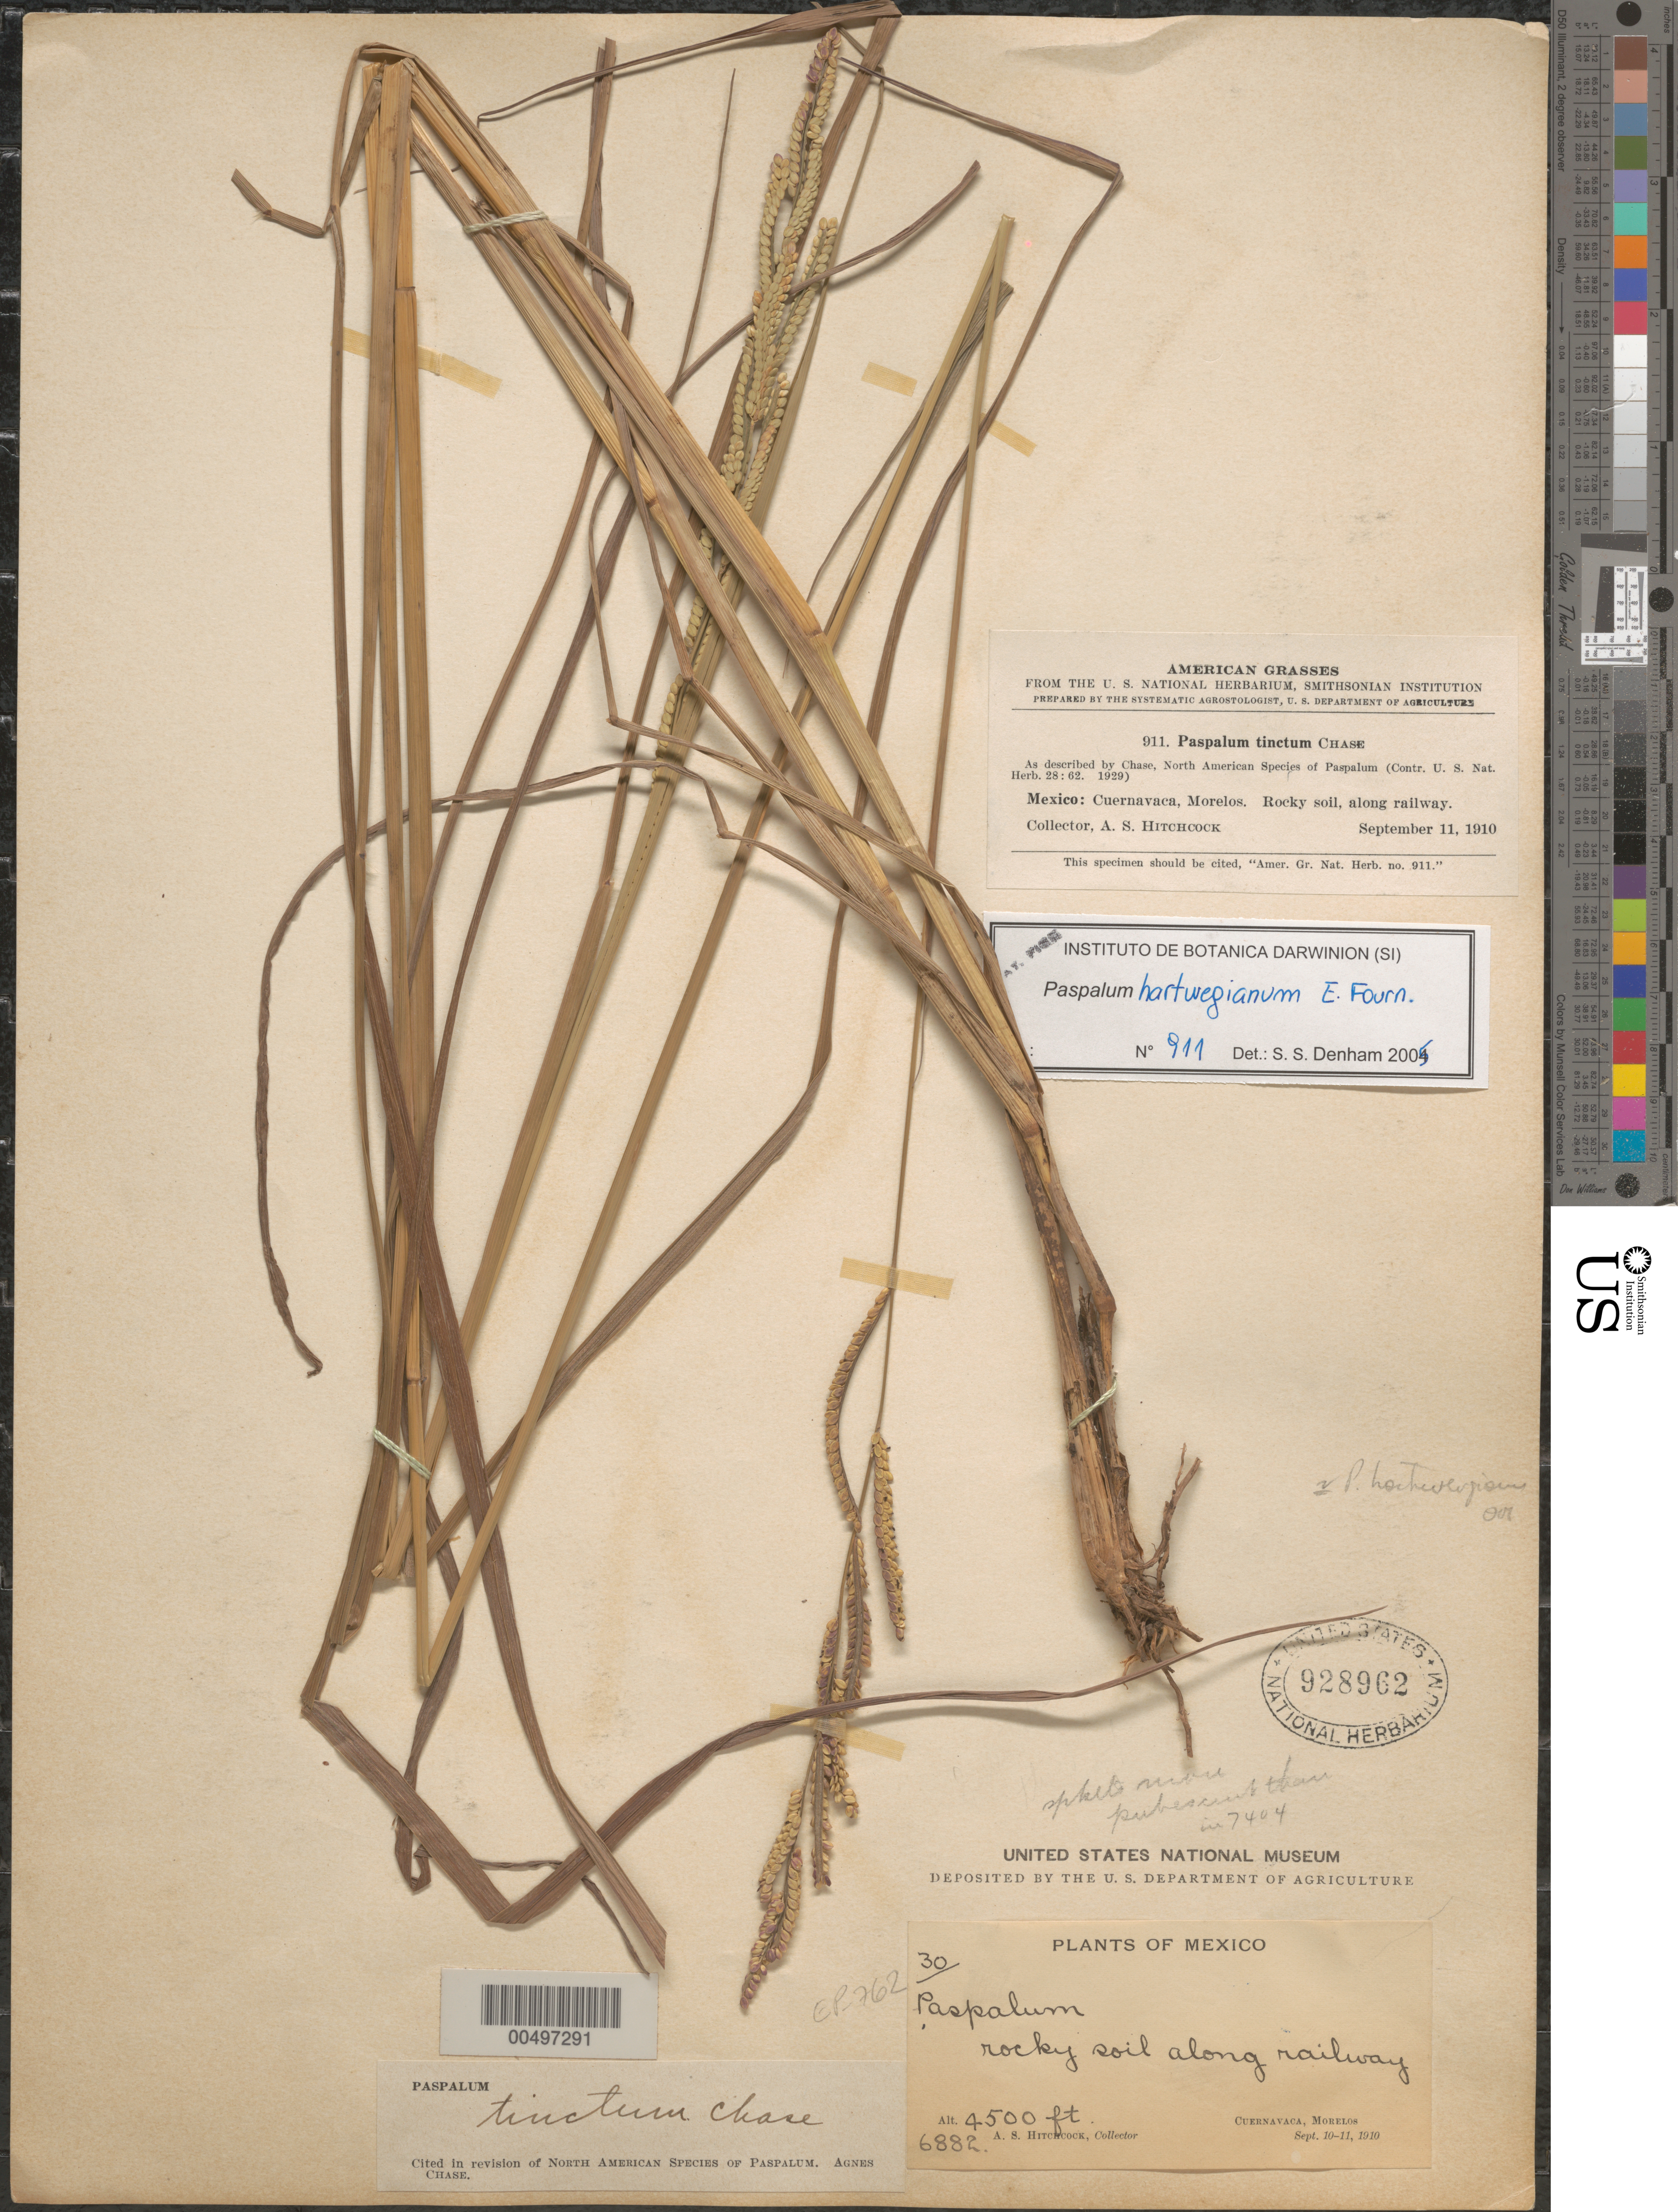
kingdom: Plantae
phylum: Tracheophyta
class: Liliopsida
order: Poales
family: Poaceae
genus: Paspalum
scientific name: Paspalum hartwegianum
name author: E. Fourn.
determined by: Denham, S. S.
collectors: A. S. Hitchcock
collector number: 6882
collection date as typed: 10 Sep 1910 to 11 Sep 1910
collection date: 1910-09-11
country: Mexico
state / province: Morelos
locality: Cuernavaca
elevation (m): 1372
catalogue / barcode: US 928962